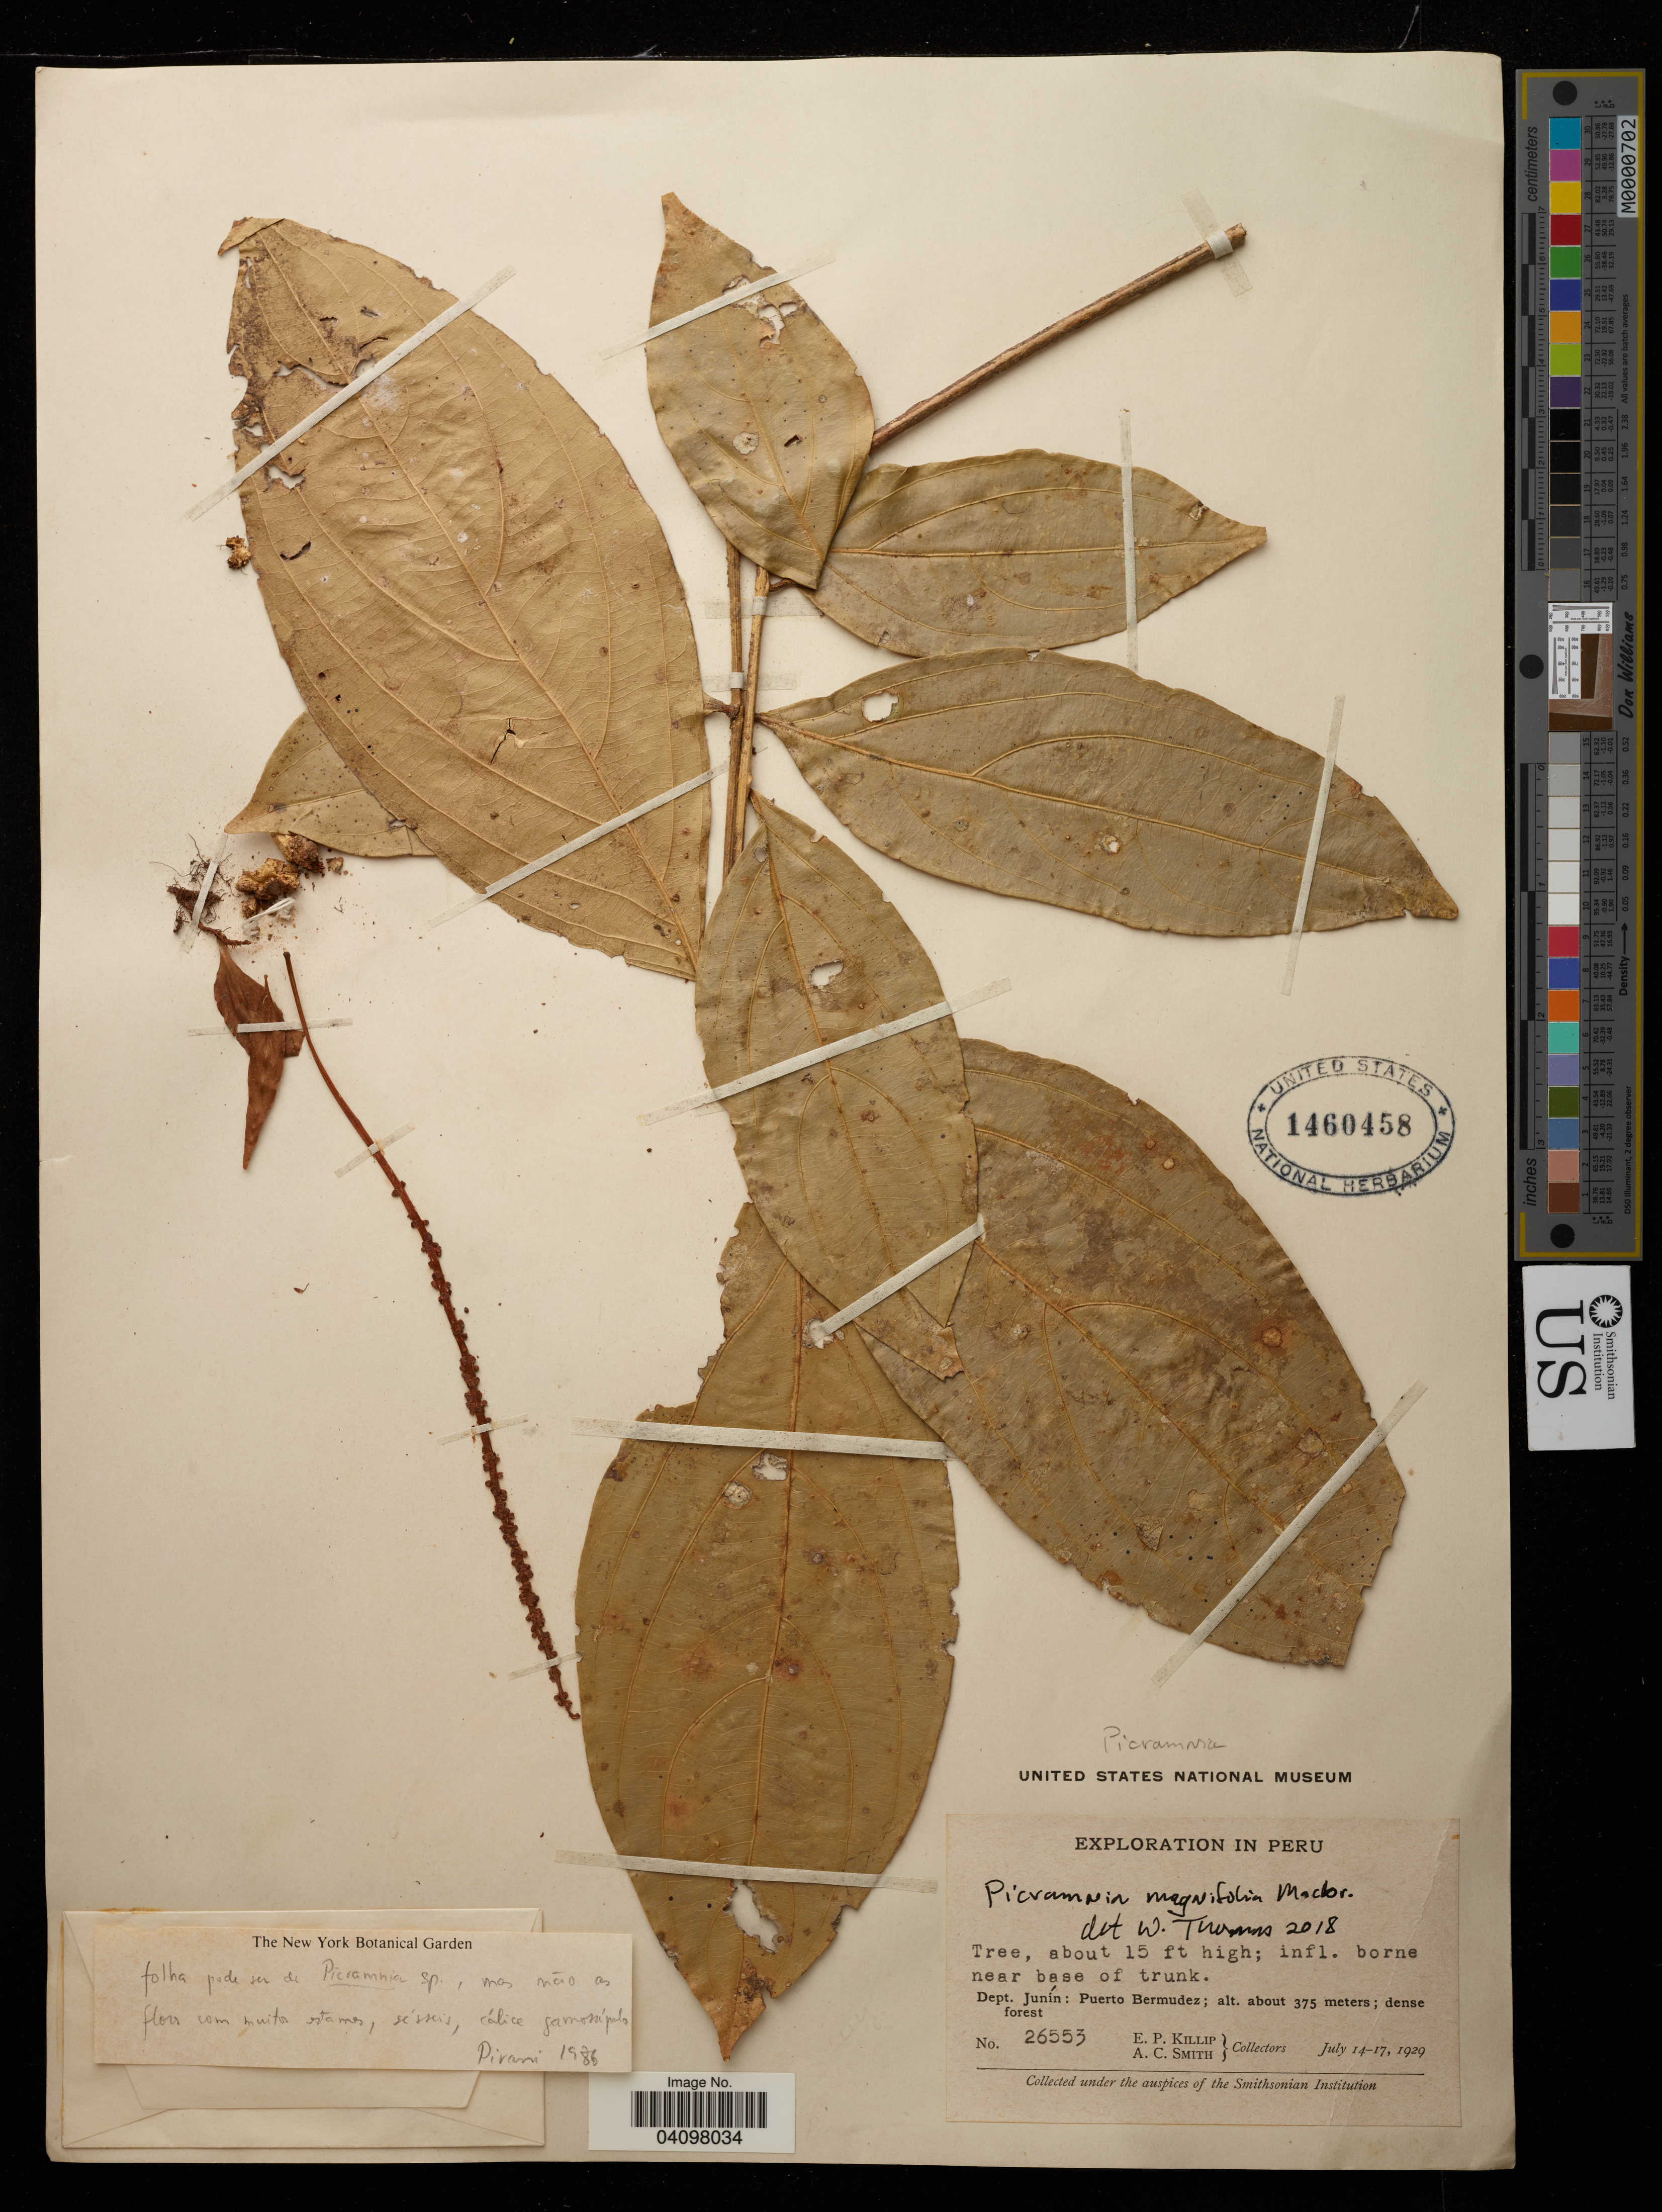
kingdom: Plantae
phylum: Tracheophyta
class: Magnoliopsida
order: Picramniales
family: Picramniaceae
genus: Picramnia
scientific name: Picramnia sp.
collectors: E. P. Killip & A. C. Smith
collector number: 26553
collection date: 1929-07-14/1929-07-17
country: Peru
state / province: Junin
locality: Puerto Bermudez.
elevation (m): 375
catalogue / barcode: US 1460458